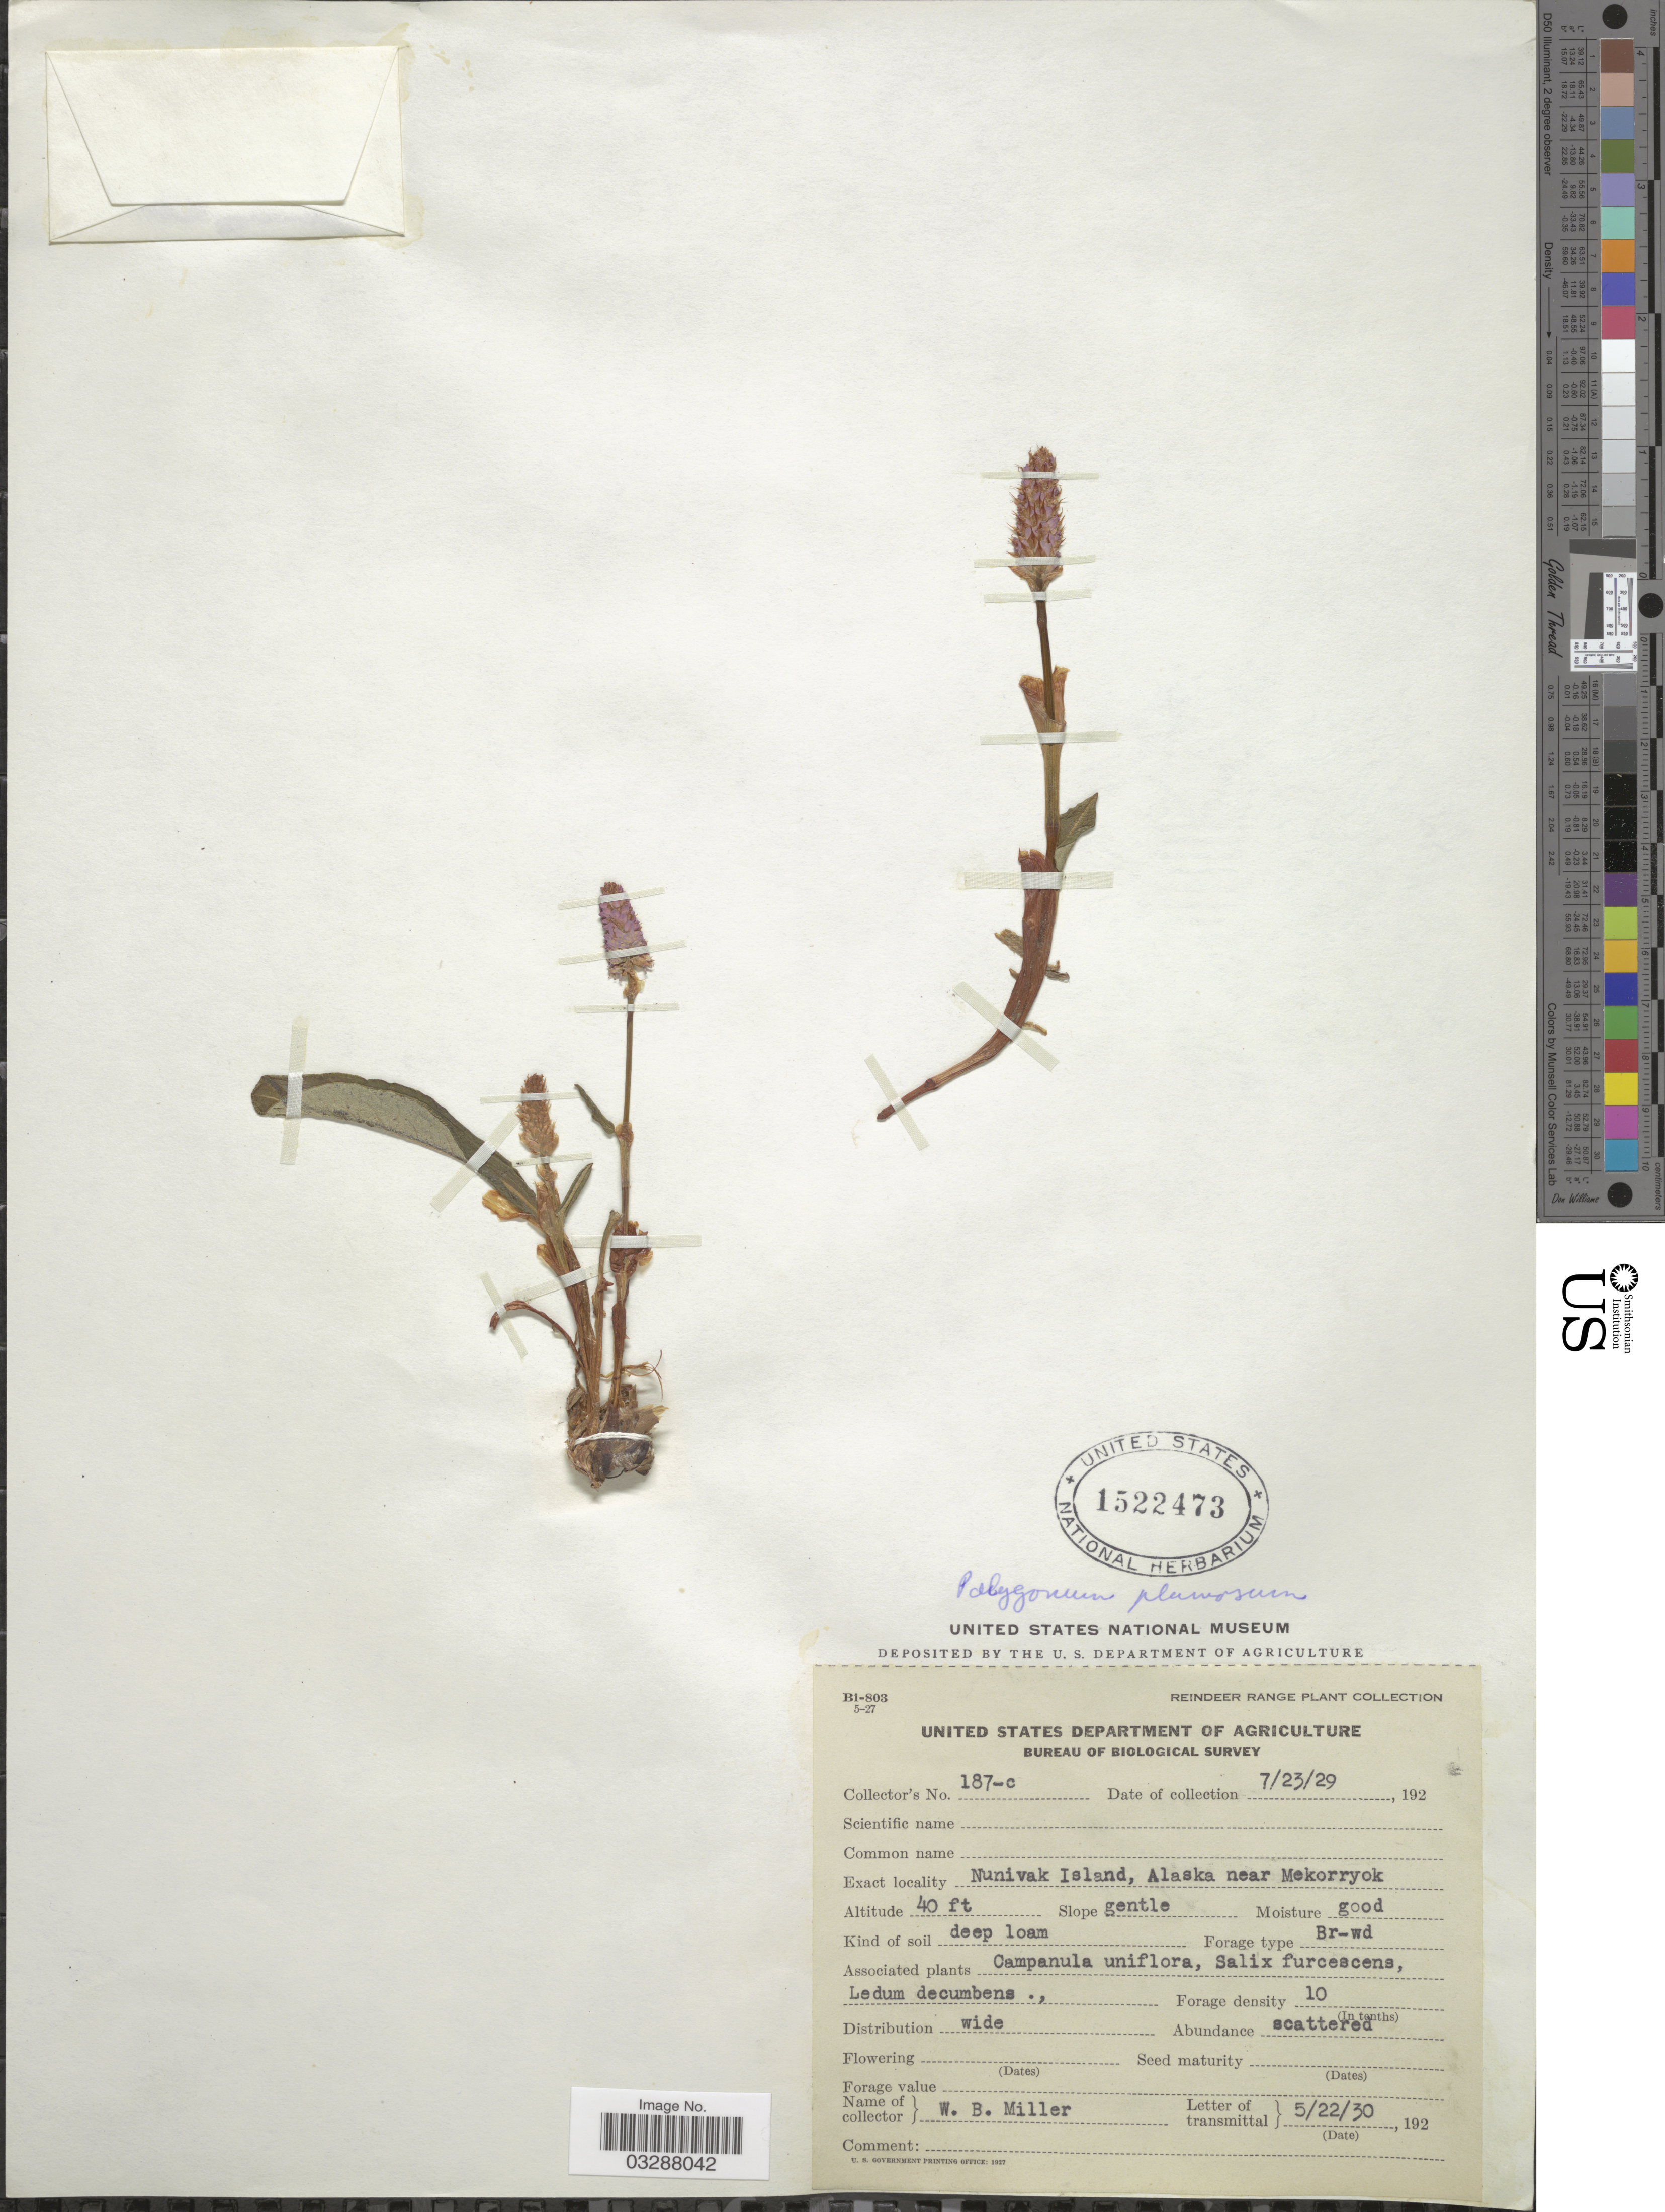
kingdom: Plantae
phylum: Tracheophyta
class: Magnoliopsida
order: Caryophyllales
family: Polygonaceae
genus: Bistorta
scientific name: Bistorta plumosa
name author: (Small) Greene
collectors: W. Miller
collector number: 187-c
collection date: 1929-07-23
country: United States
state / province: Alaska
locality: Nunivak Island, Alaska near Mekorryok.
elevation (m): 12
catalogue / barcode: US 1522473